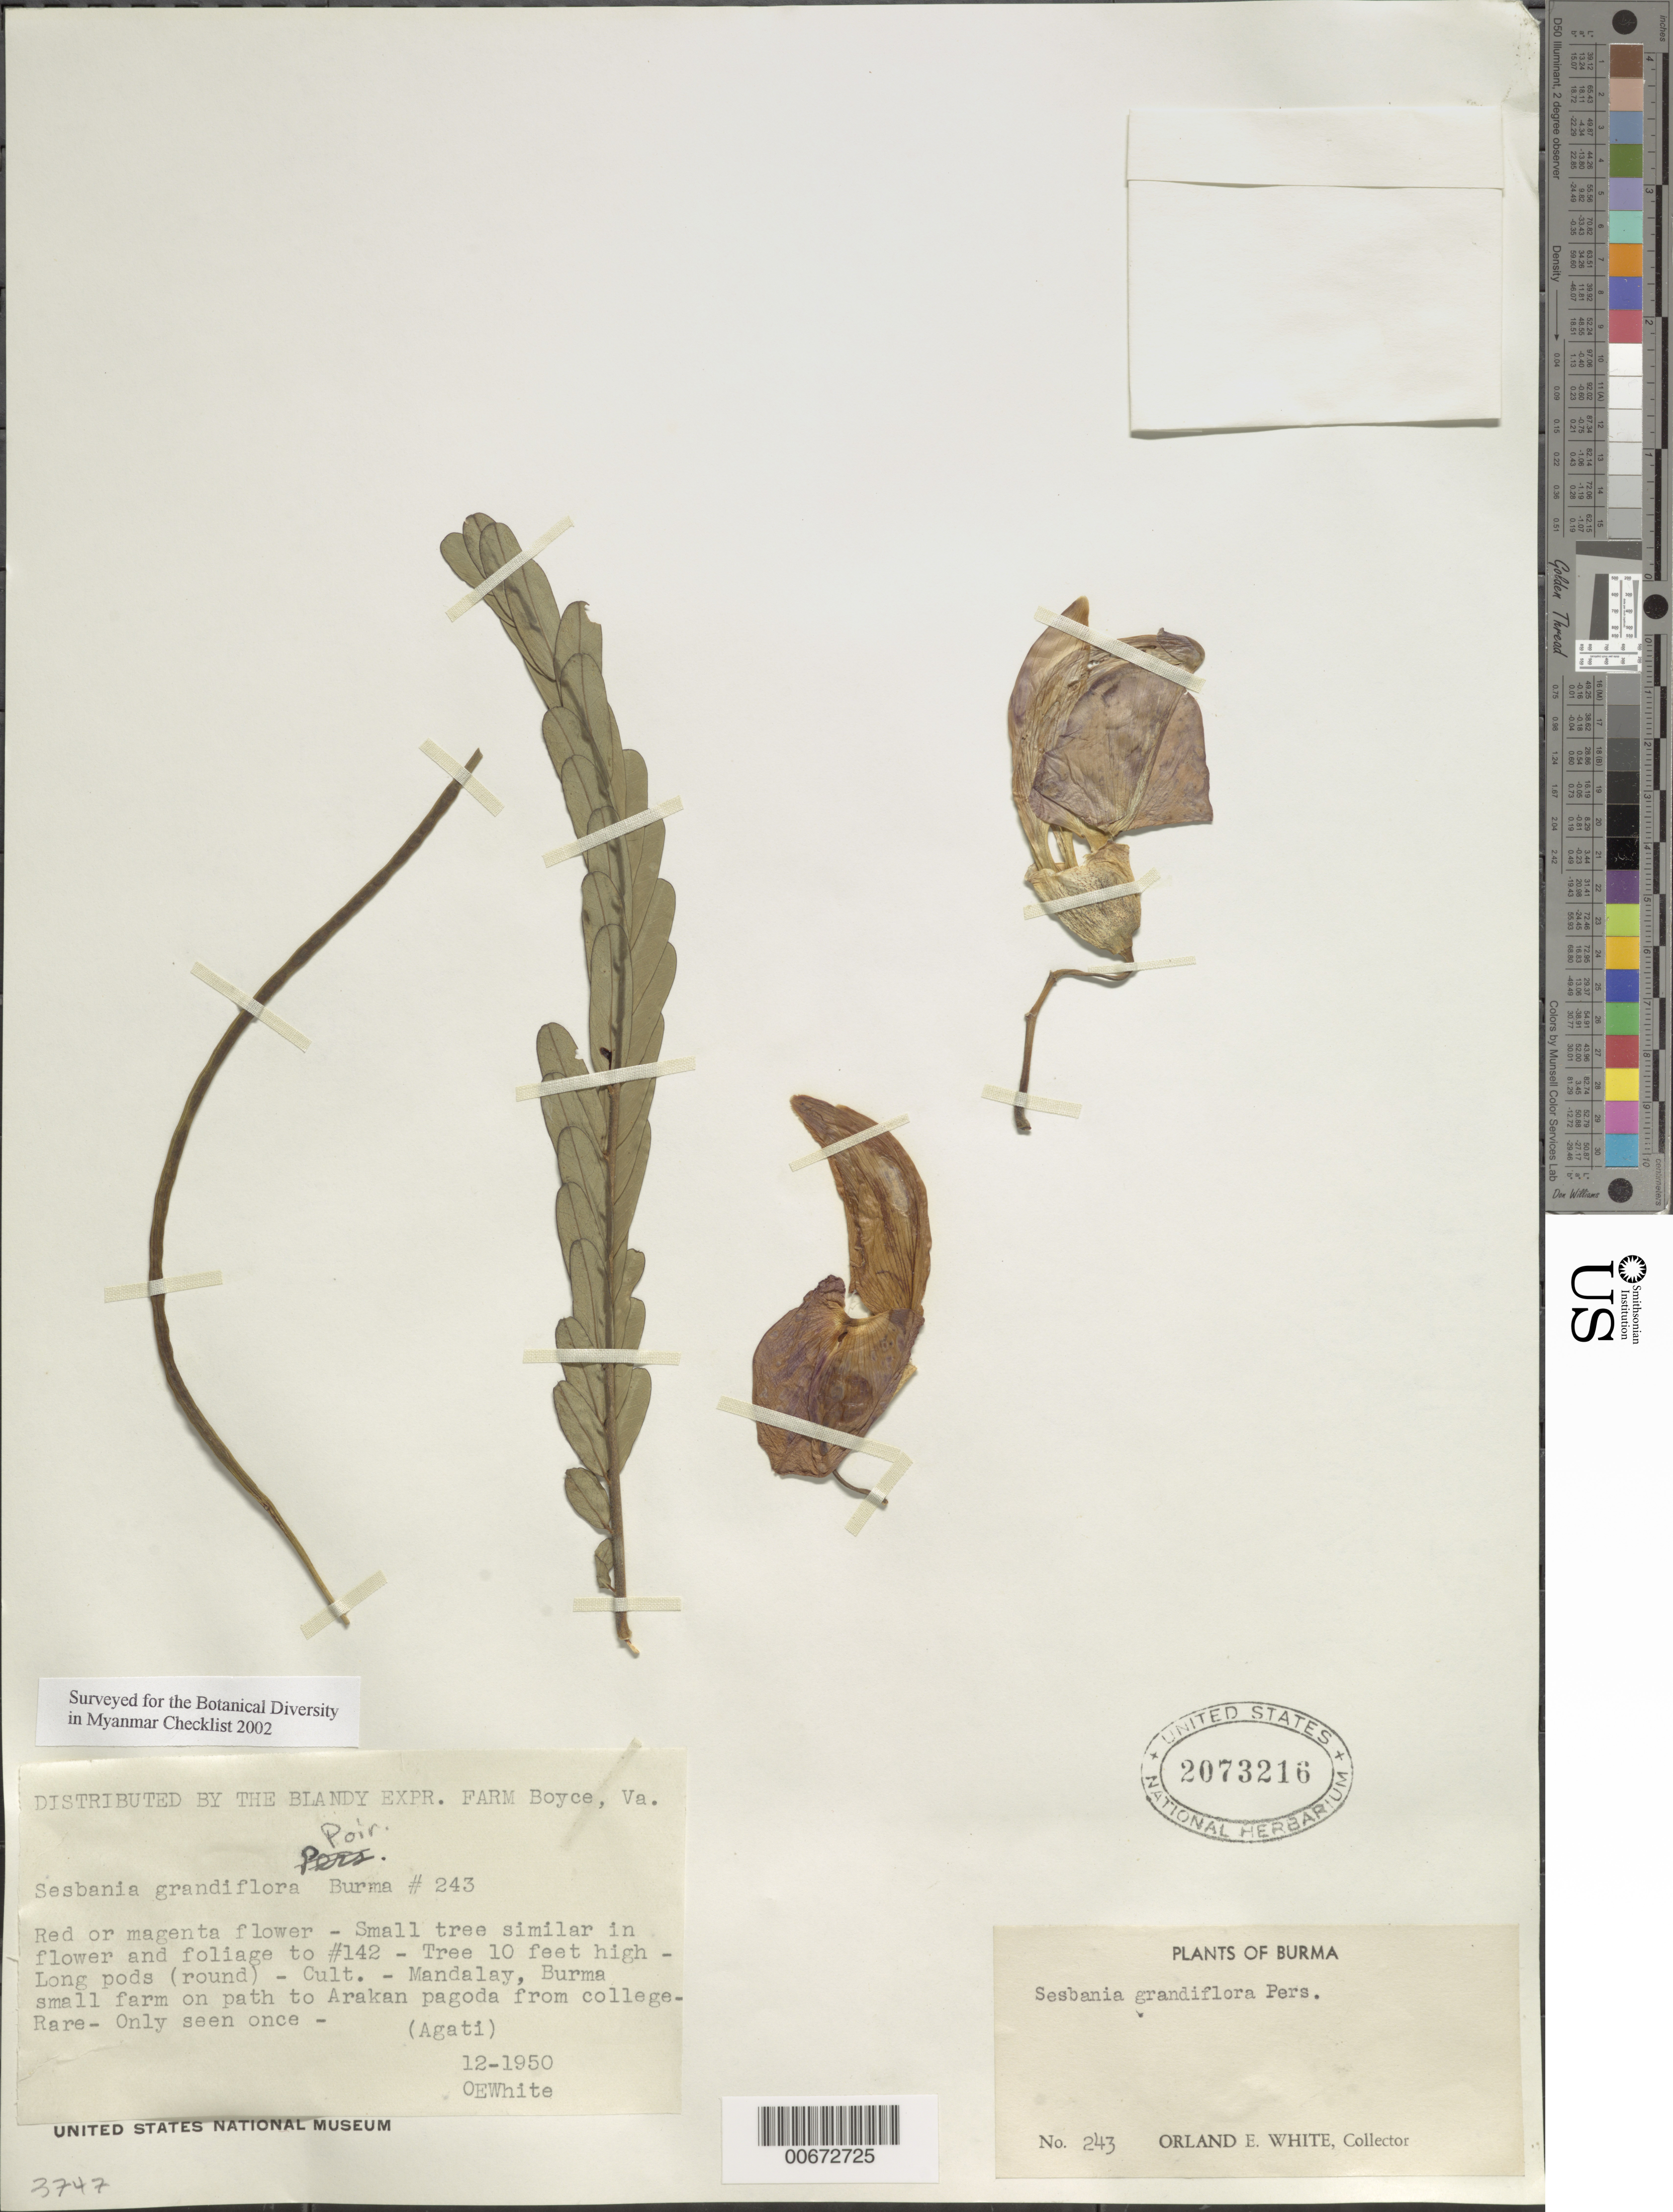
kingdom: Plantae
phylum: Tracheophyta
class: Magnoliopsida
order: Fabales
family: Fabaceae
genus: Sesbania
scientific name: Sesbania grandiflora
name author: (L.) Poir.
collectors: O. E. White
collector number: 243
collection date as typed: Dec 1950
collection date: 1950-12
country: Myanmar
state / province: Mandalay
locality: Mandalay.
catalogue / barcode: US 2073216